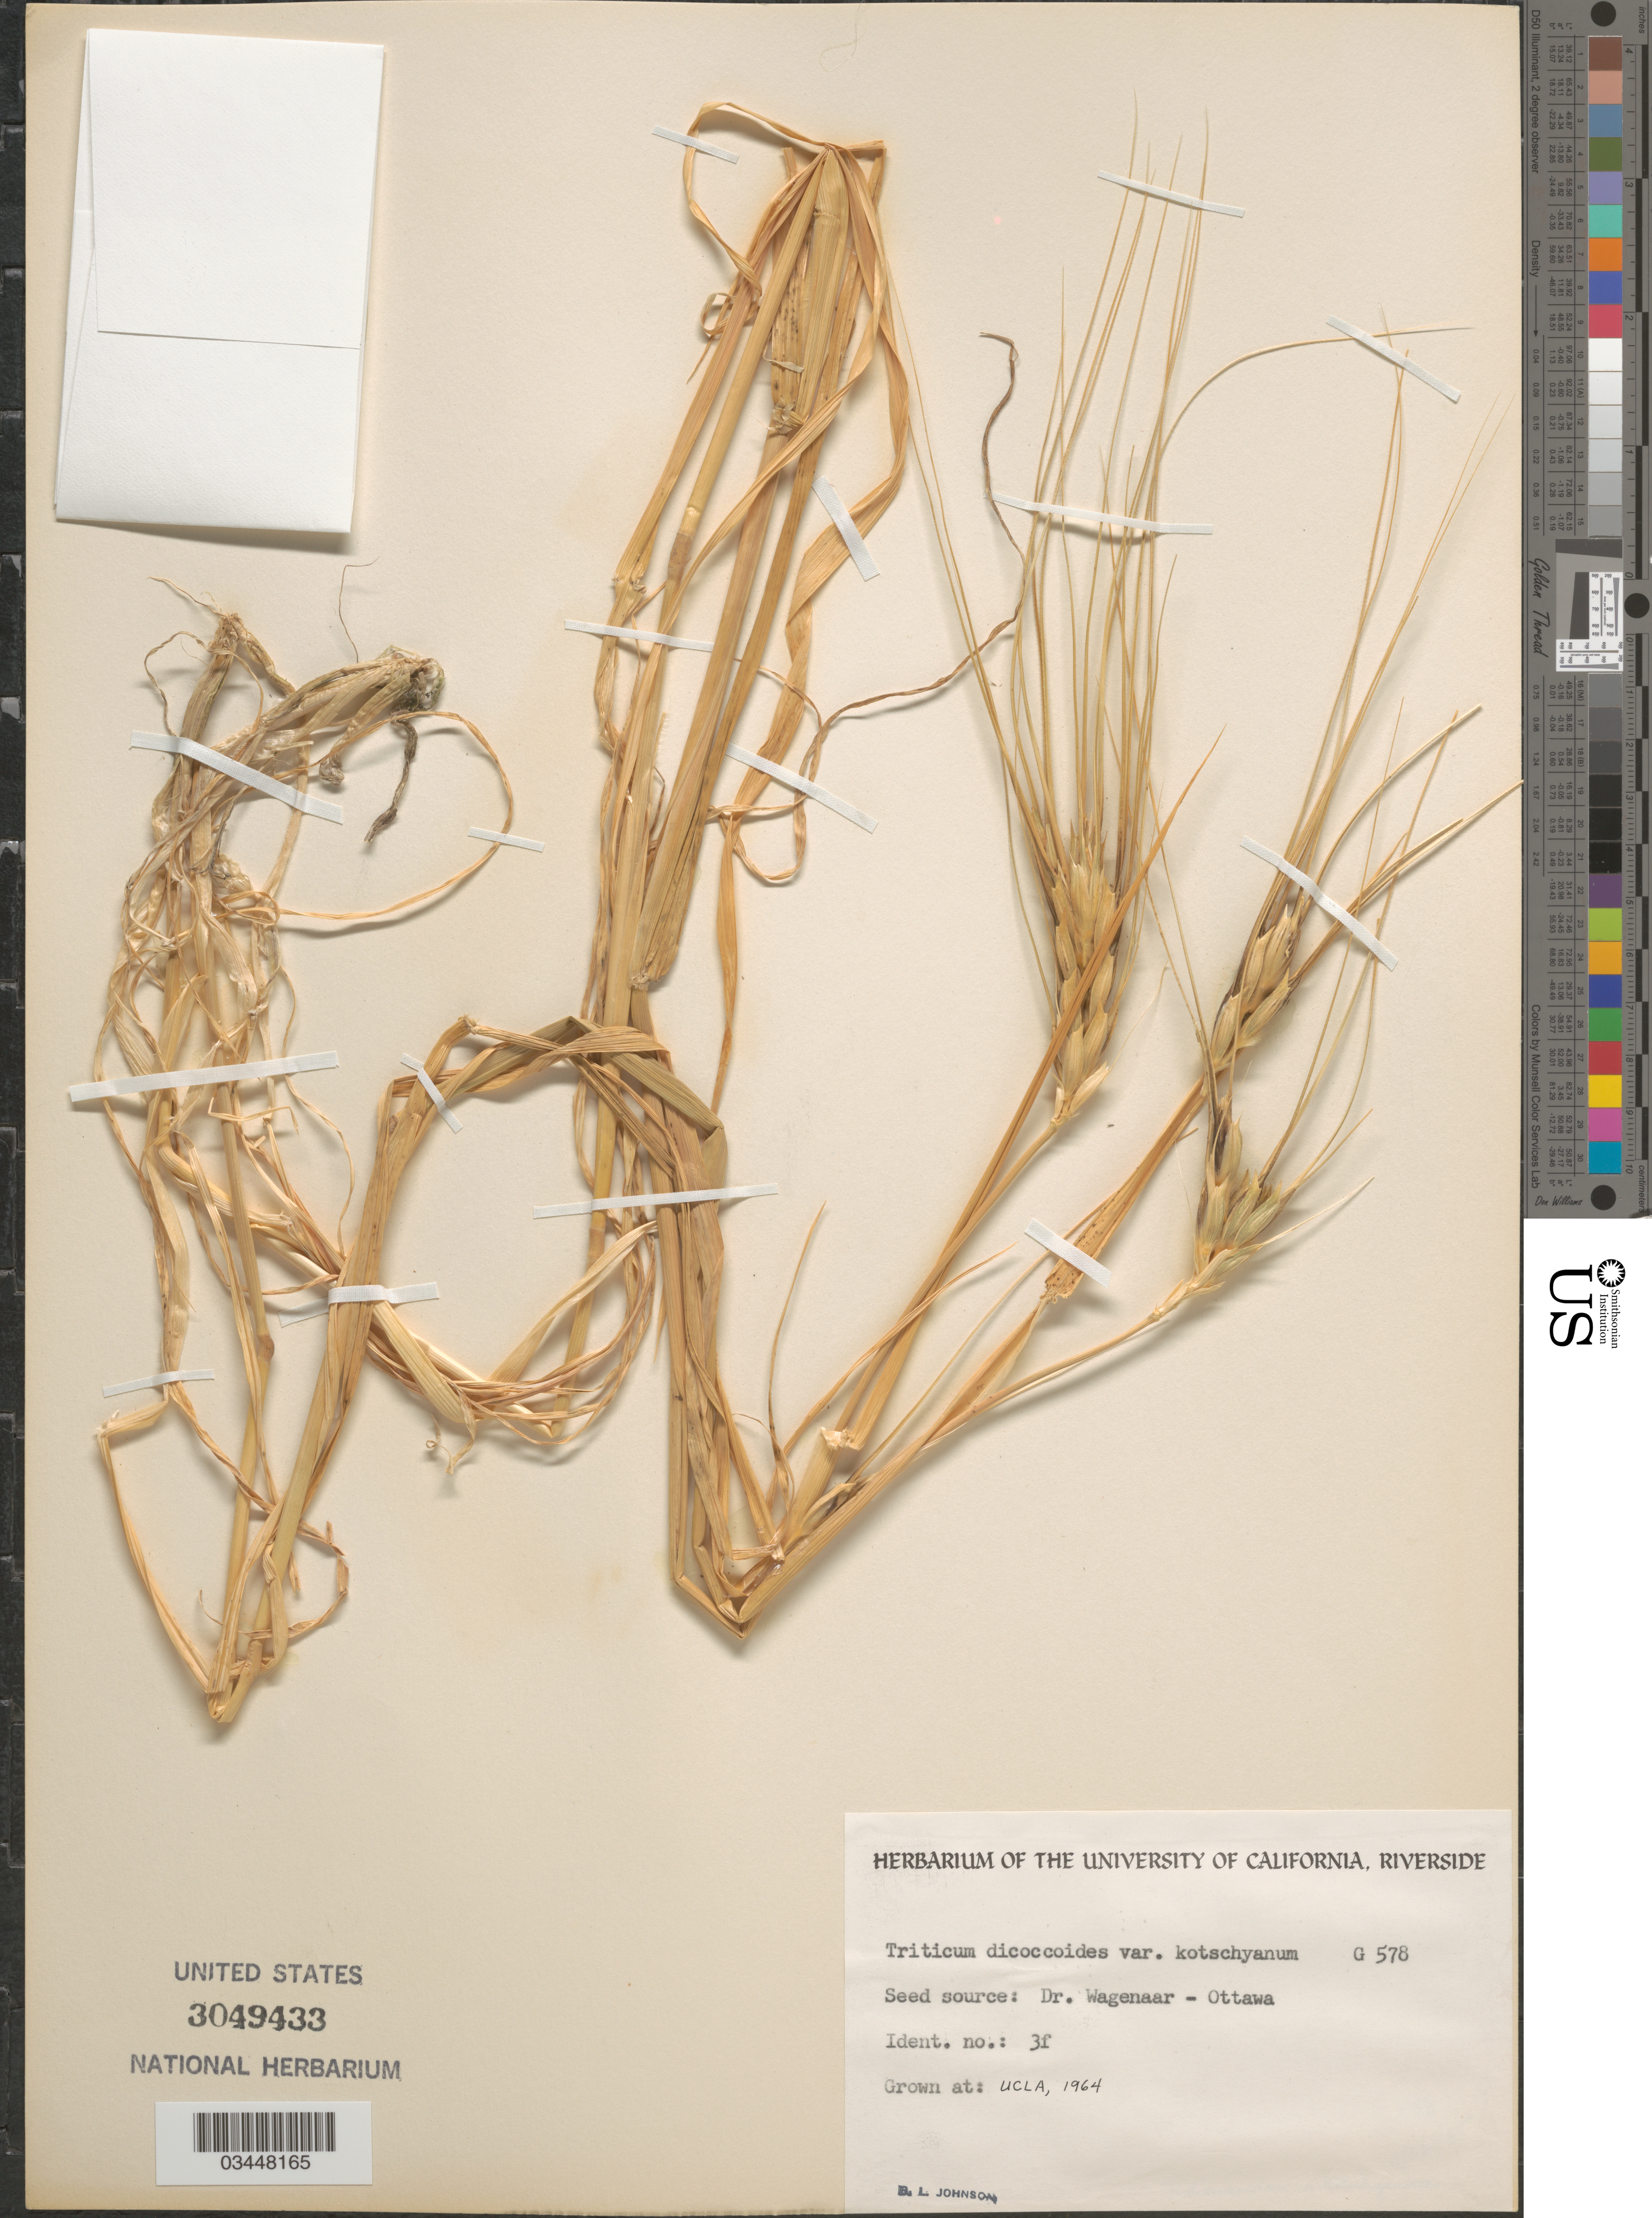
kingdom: Plantae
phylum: Tracheophyta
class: Liliopsida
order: Poales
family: Poaceae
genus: Triticum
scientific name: Triticum dicoccoides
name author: (Körn.) Körn. ex Schweinf.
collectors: B. Johnson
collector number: G578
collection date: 1964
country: United States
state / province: California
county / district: Los Angeles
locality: UCLA.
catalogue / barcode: US 3049433